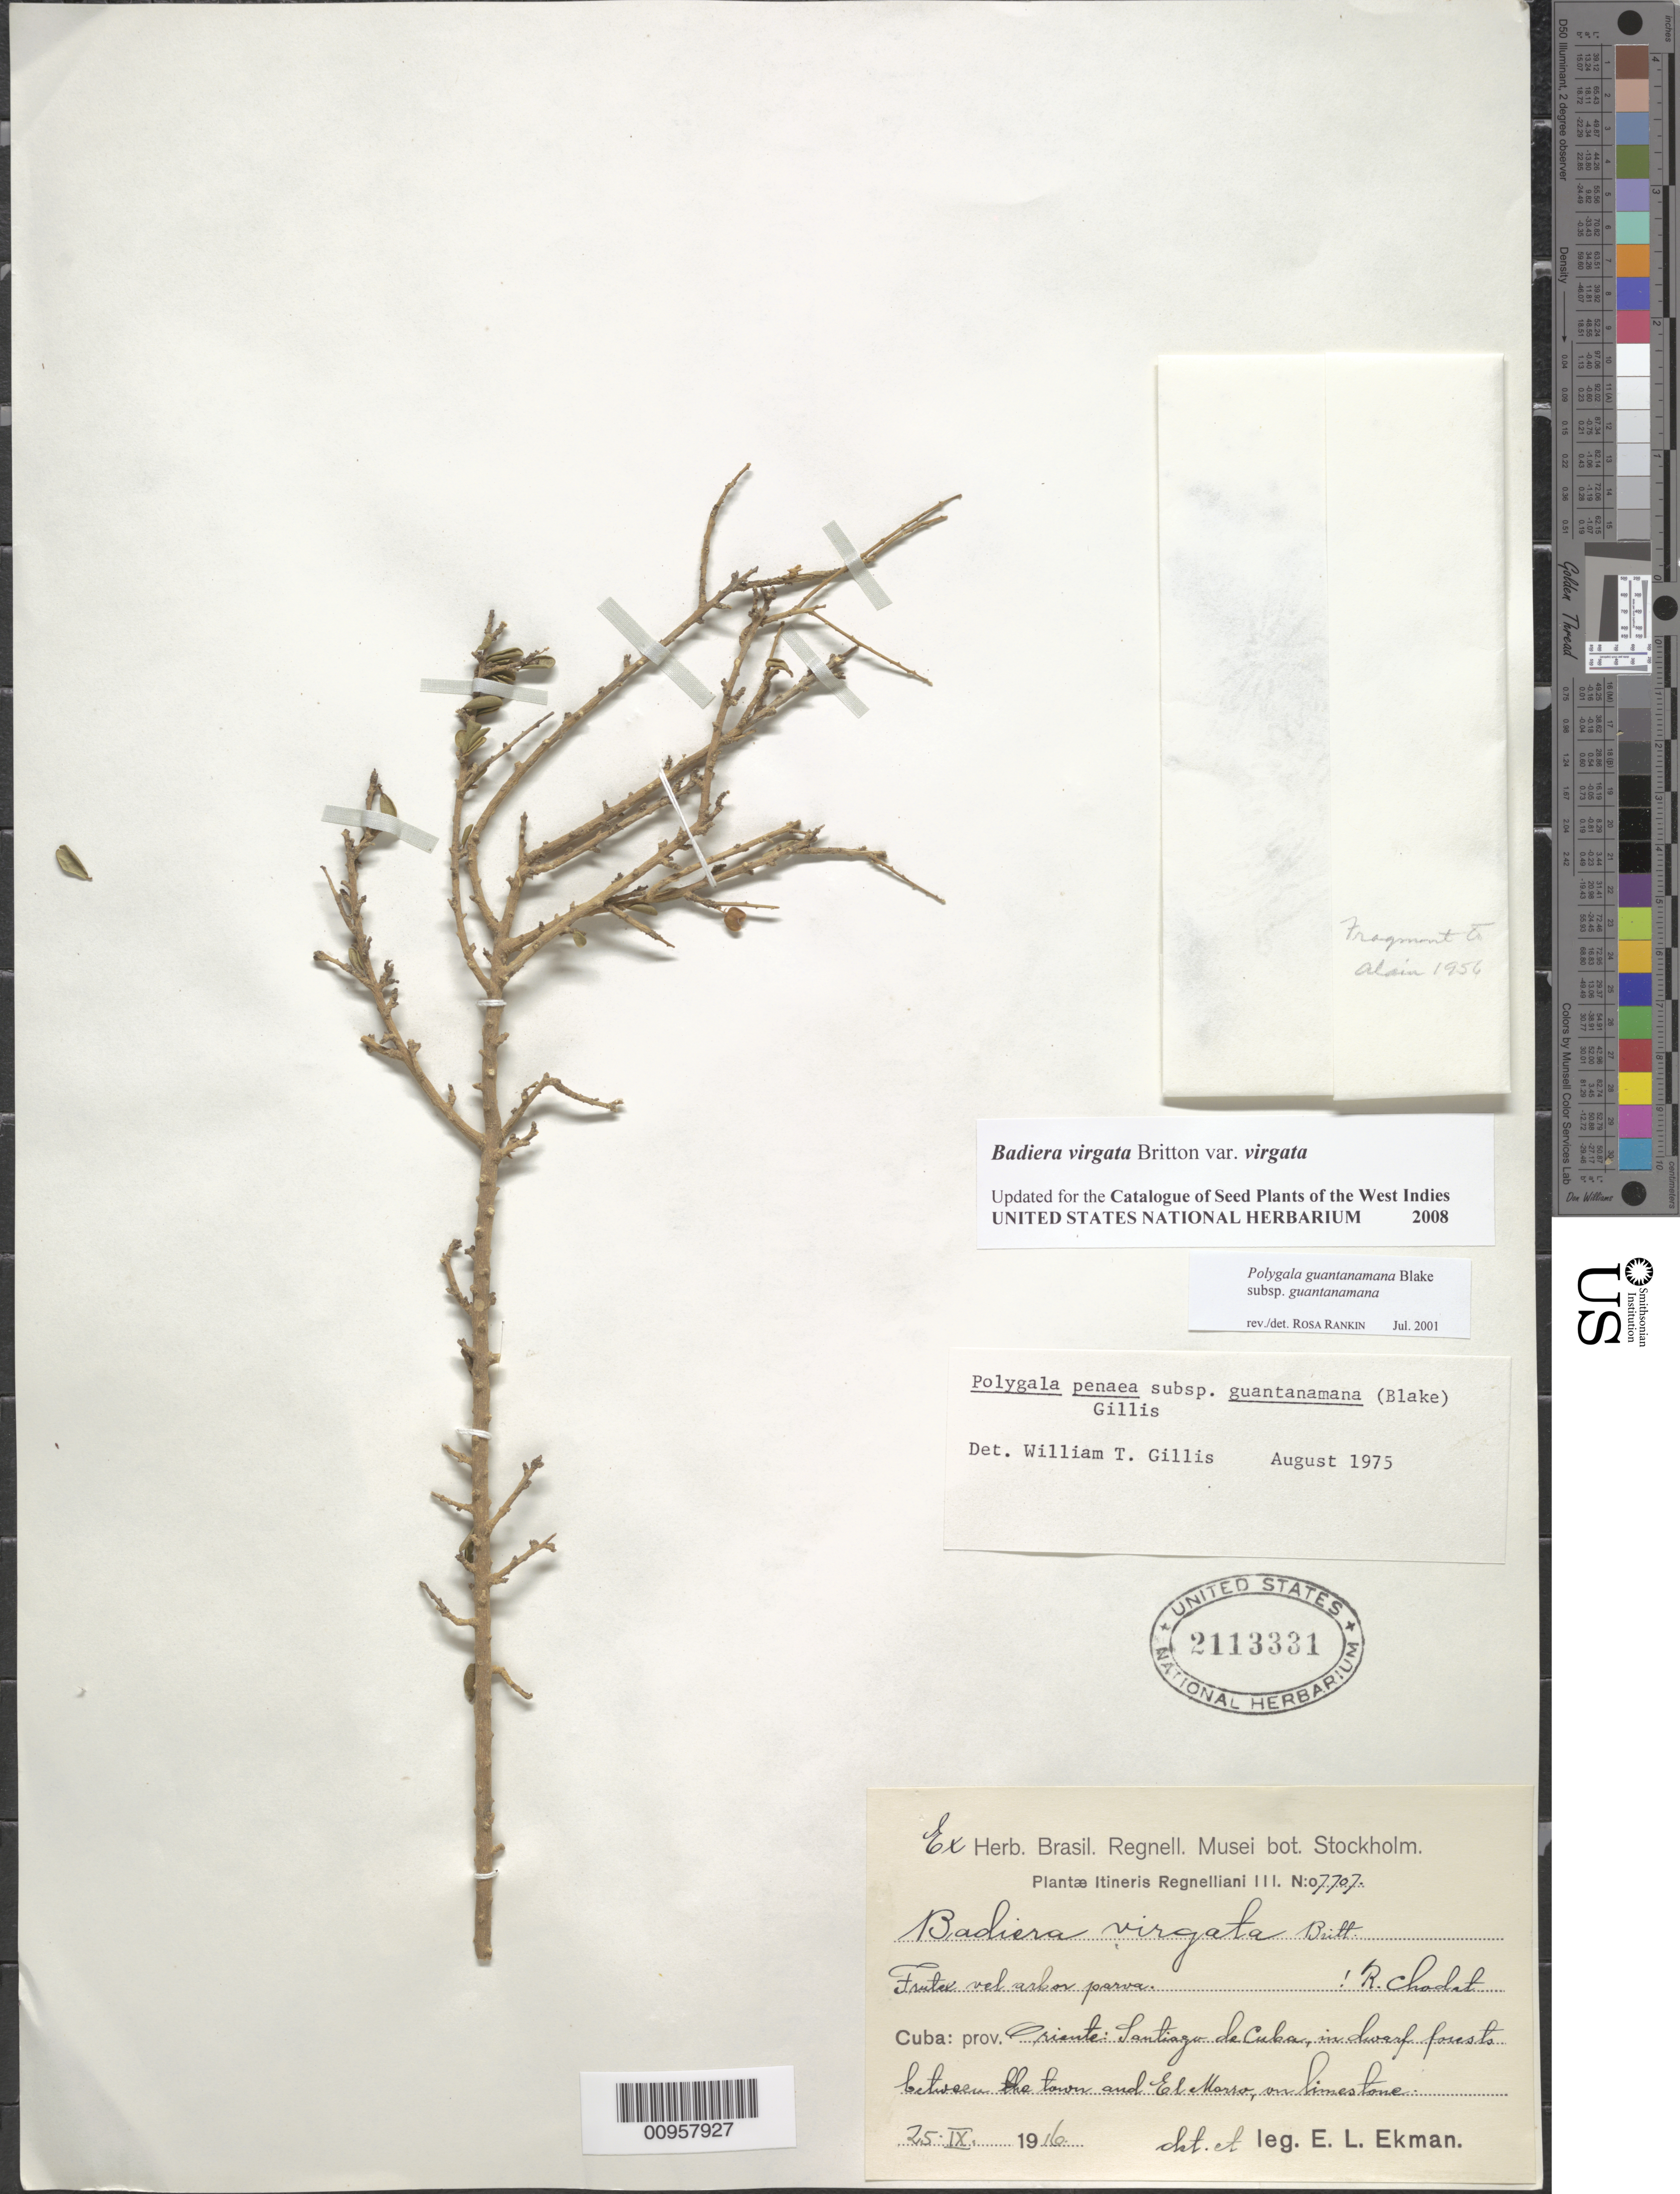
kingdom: Plantae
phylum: Tracheophyta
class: Magnoliopsida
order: Fabales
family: Polygalaceae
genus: Badiera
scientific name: Badiera virgata var. virgata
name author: Britton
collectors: E. L. Ekman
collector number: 7707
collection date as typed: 25 Sep 1916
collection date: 1916-09-25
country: Cuba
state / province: Santiago de Cuba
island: Cuba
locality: Santiago de Cuba, between the town and El Morro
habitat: In dwarf forests on limestone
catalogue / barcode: US 2113331